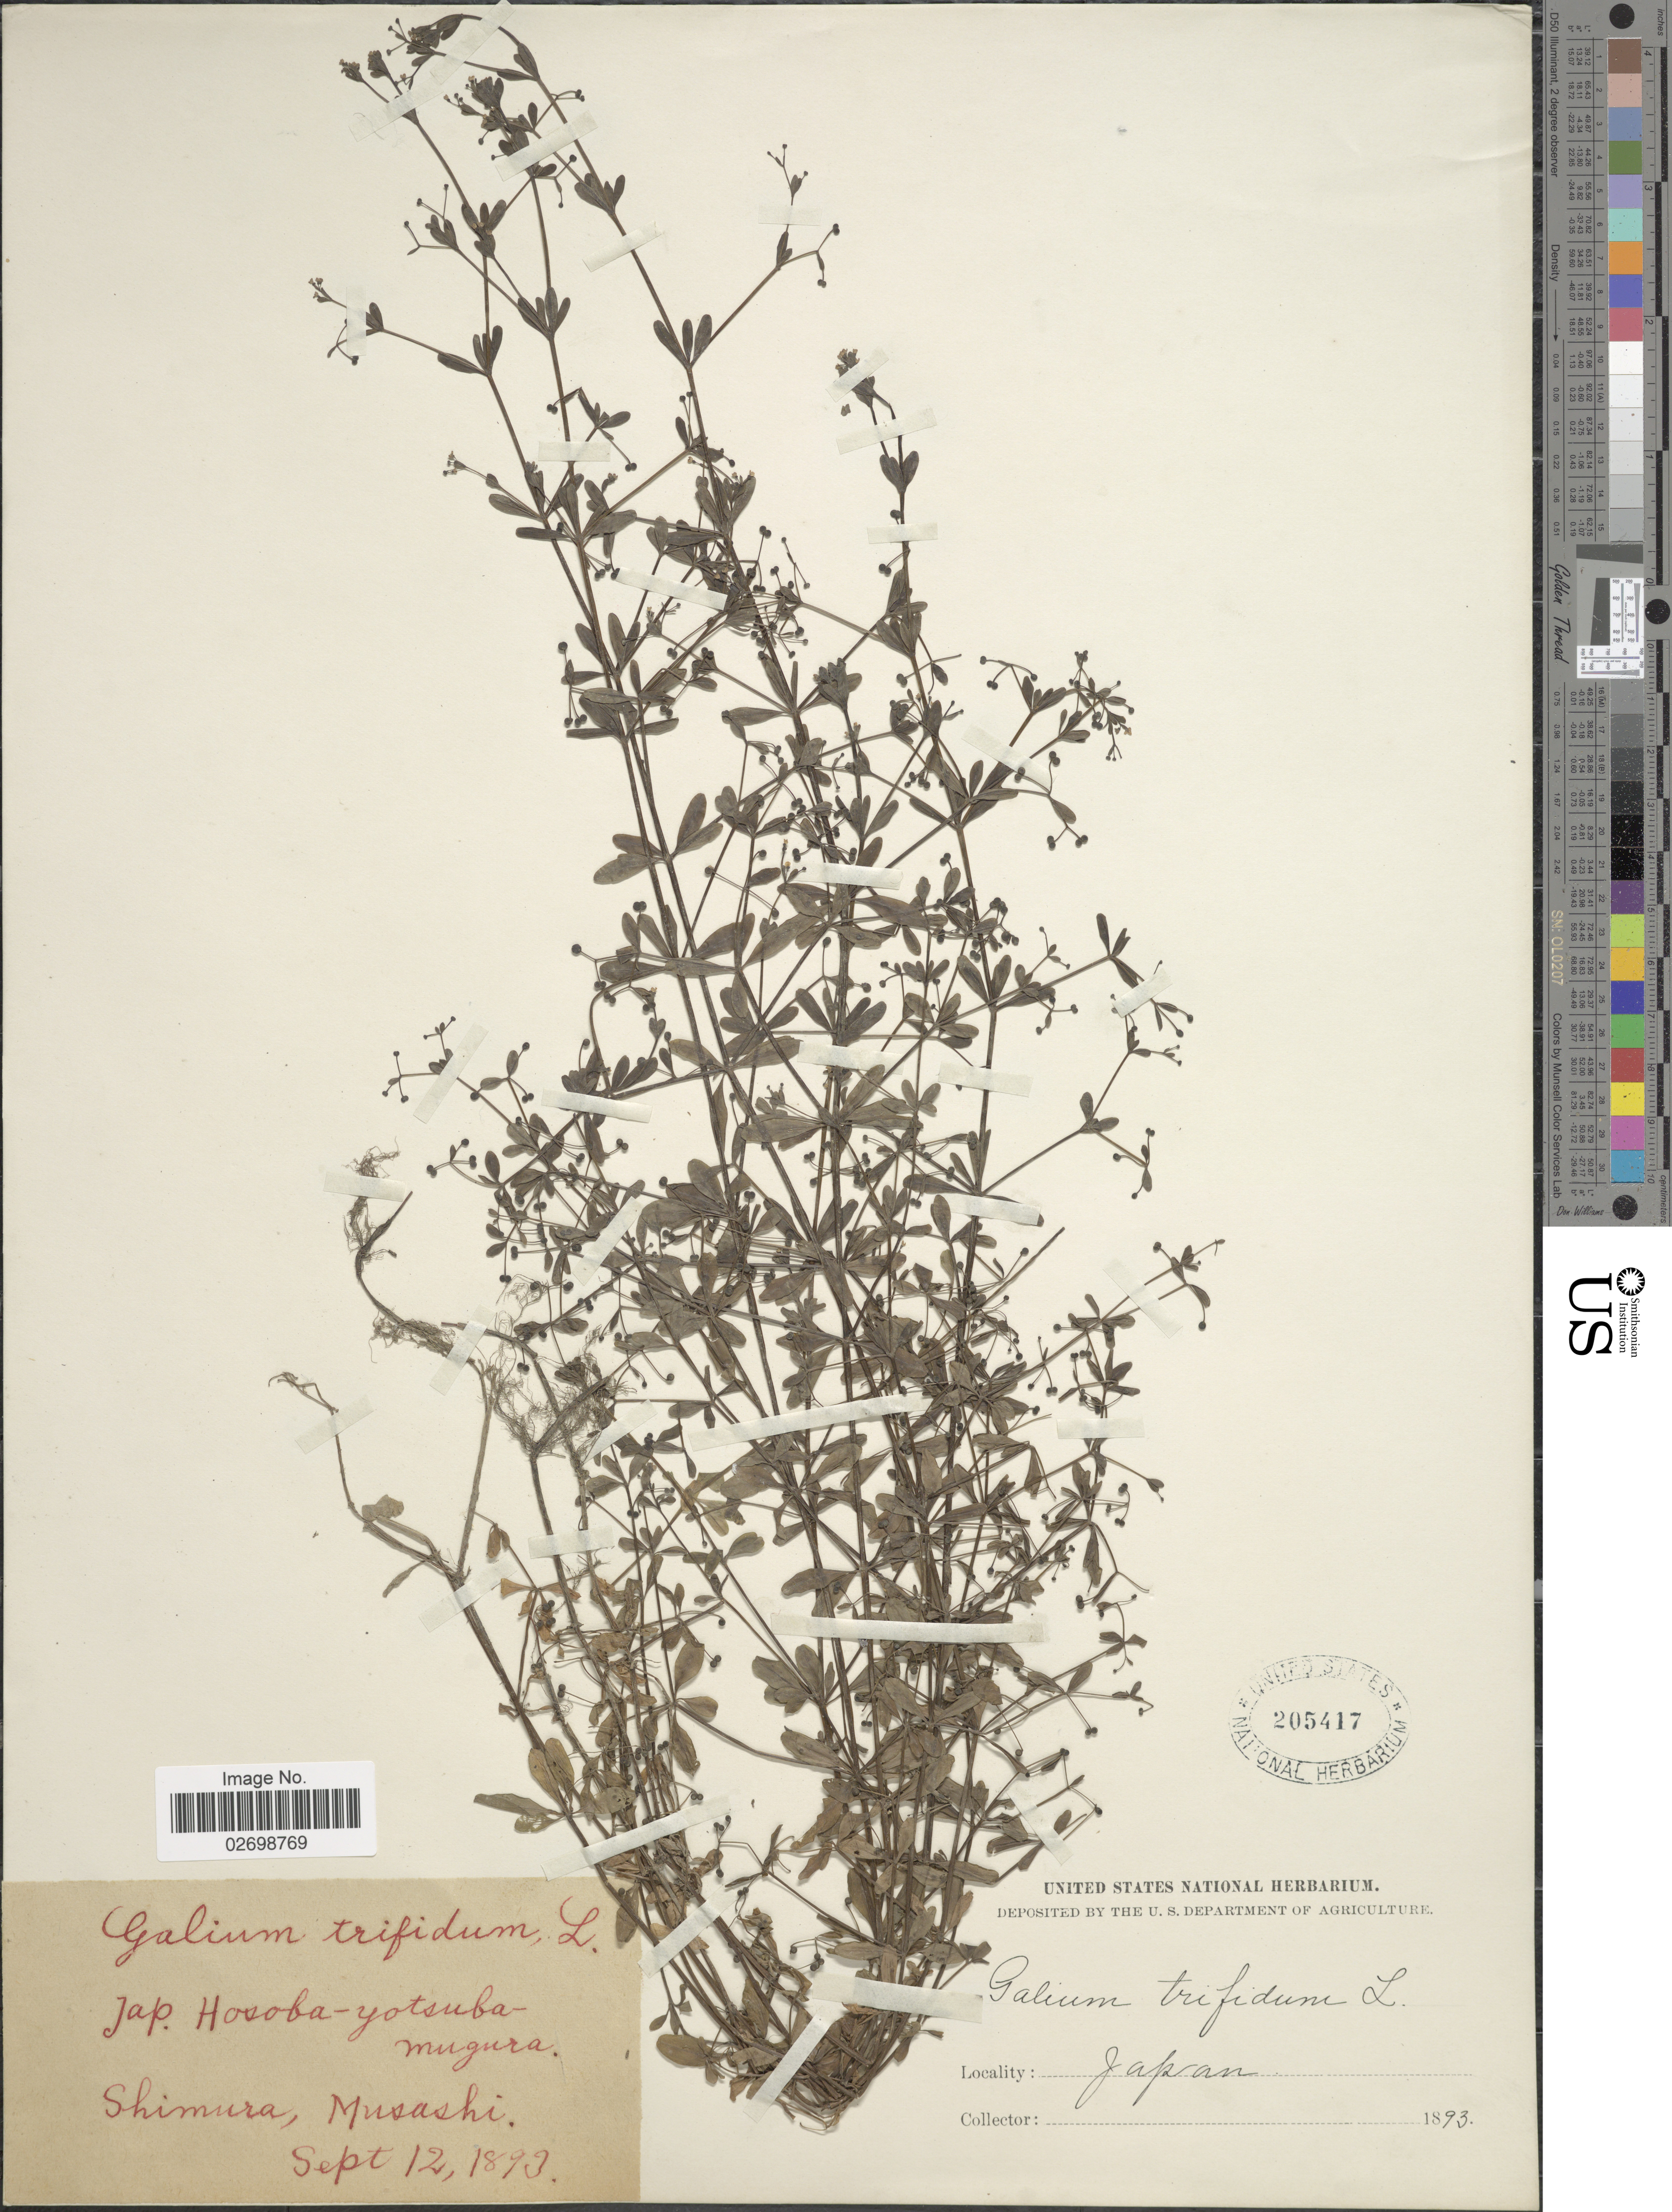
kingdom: Plantae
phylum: Tracheophyta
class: Magnoliopsida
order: Gentianales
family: Rubiaceae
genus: Galium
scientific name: Galium trifidum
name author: L.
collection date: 1893-09-12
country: Japan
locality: Shimura, Musashi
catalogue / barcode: US 205417